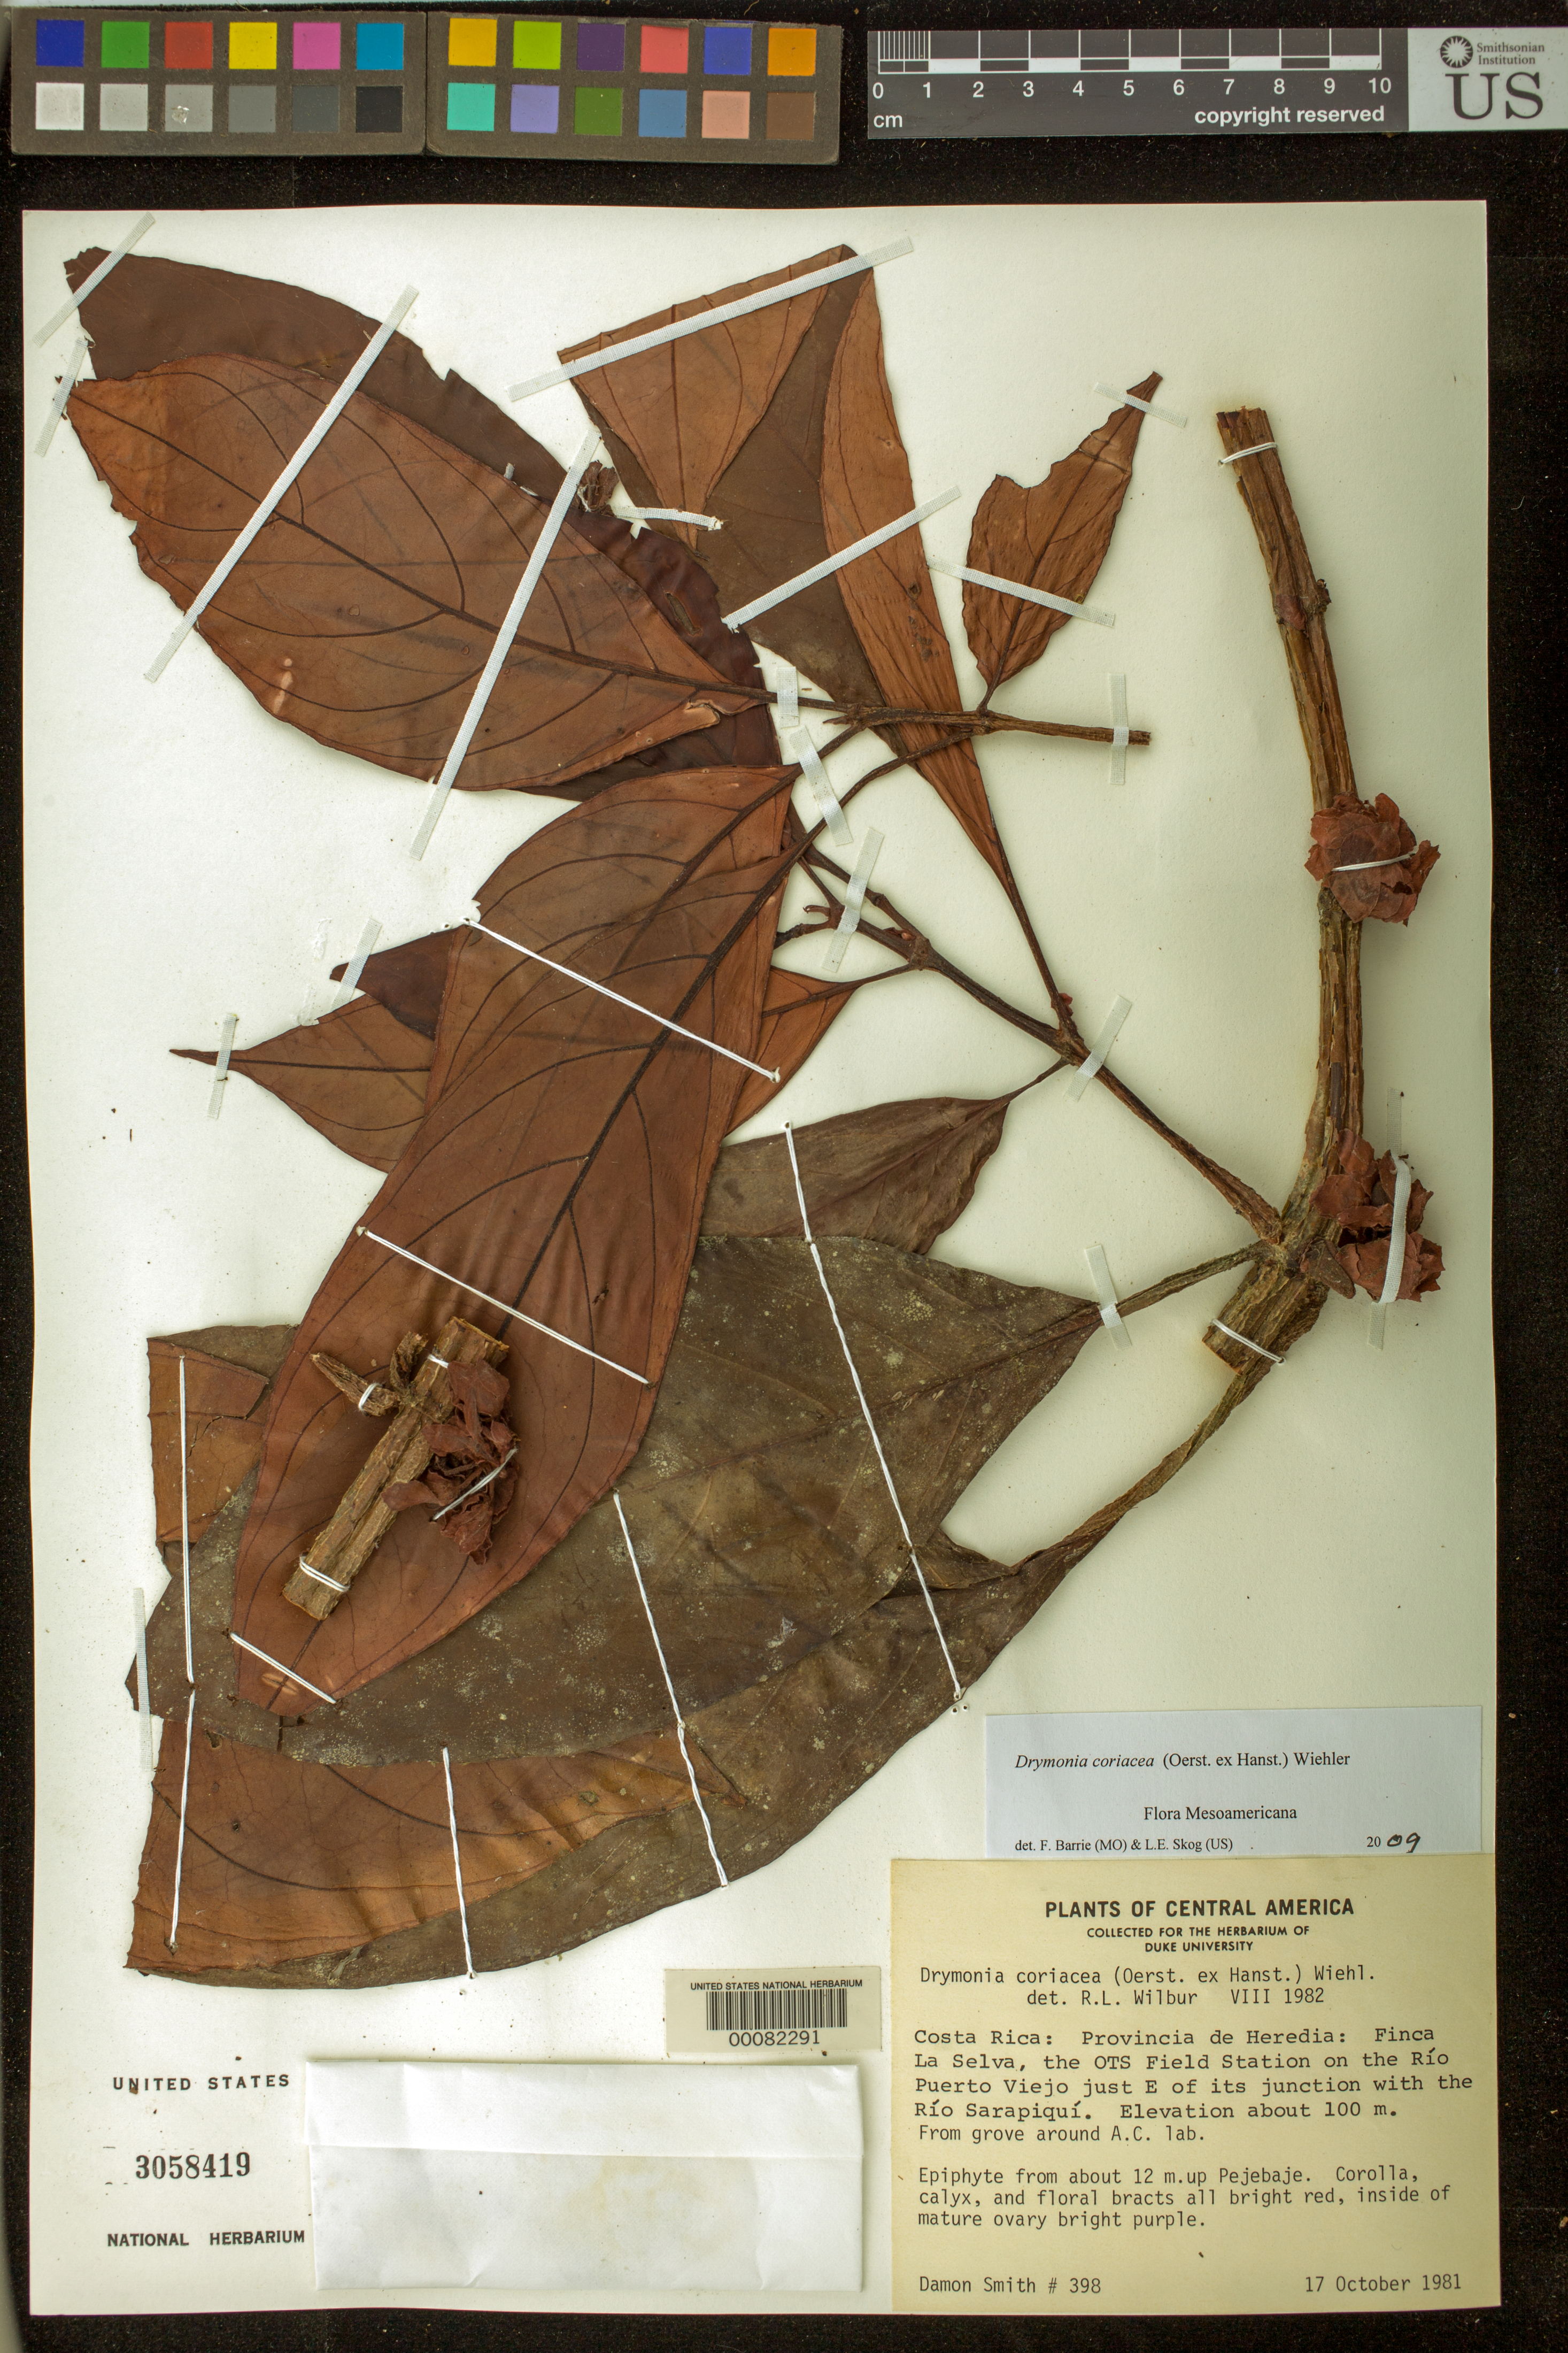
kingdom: Plantae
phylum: Tracheophyta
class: Magnoliopsida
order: Lamiales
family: Gesneriaceae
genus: Drymonia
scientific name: Drymonia coriacea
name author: (Oerst. ex Hanst.) Wiehler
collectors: D. Smith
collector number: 398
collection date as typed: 17 Oct 1981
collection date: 1981-10-17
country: Costa Rica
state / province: Heredia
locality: Finca La Selva, the OTS Field Station on the Rio Puerto Viejo just E of its junction with the Rio Sarapiqui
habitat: From grove around AC lab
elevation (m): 100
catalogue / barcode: US 3058419